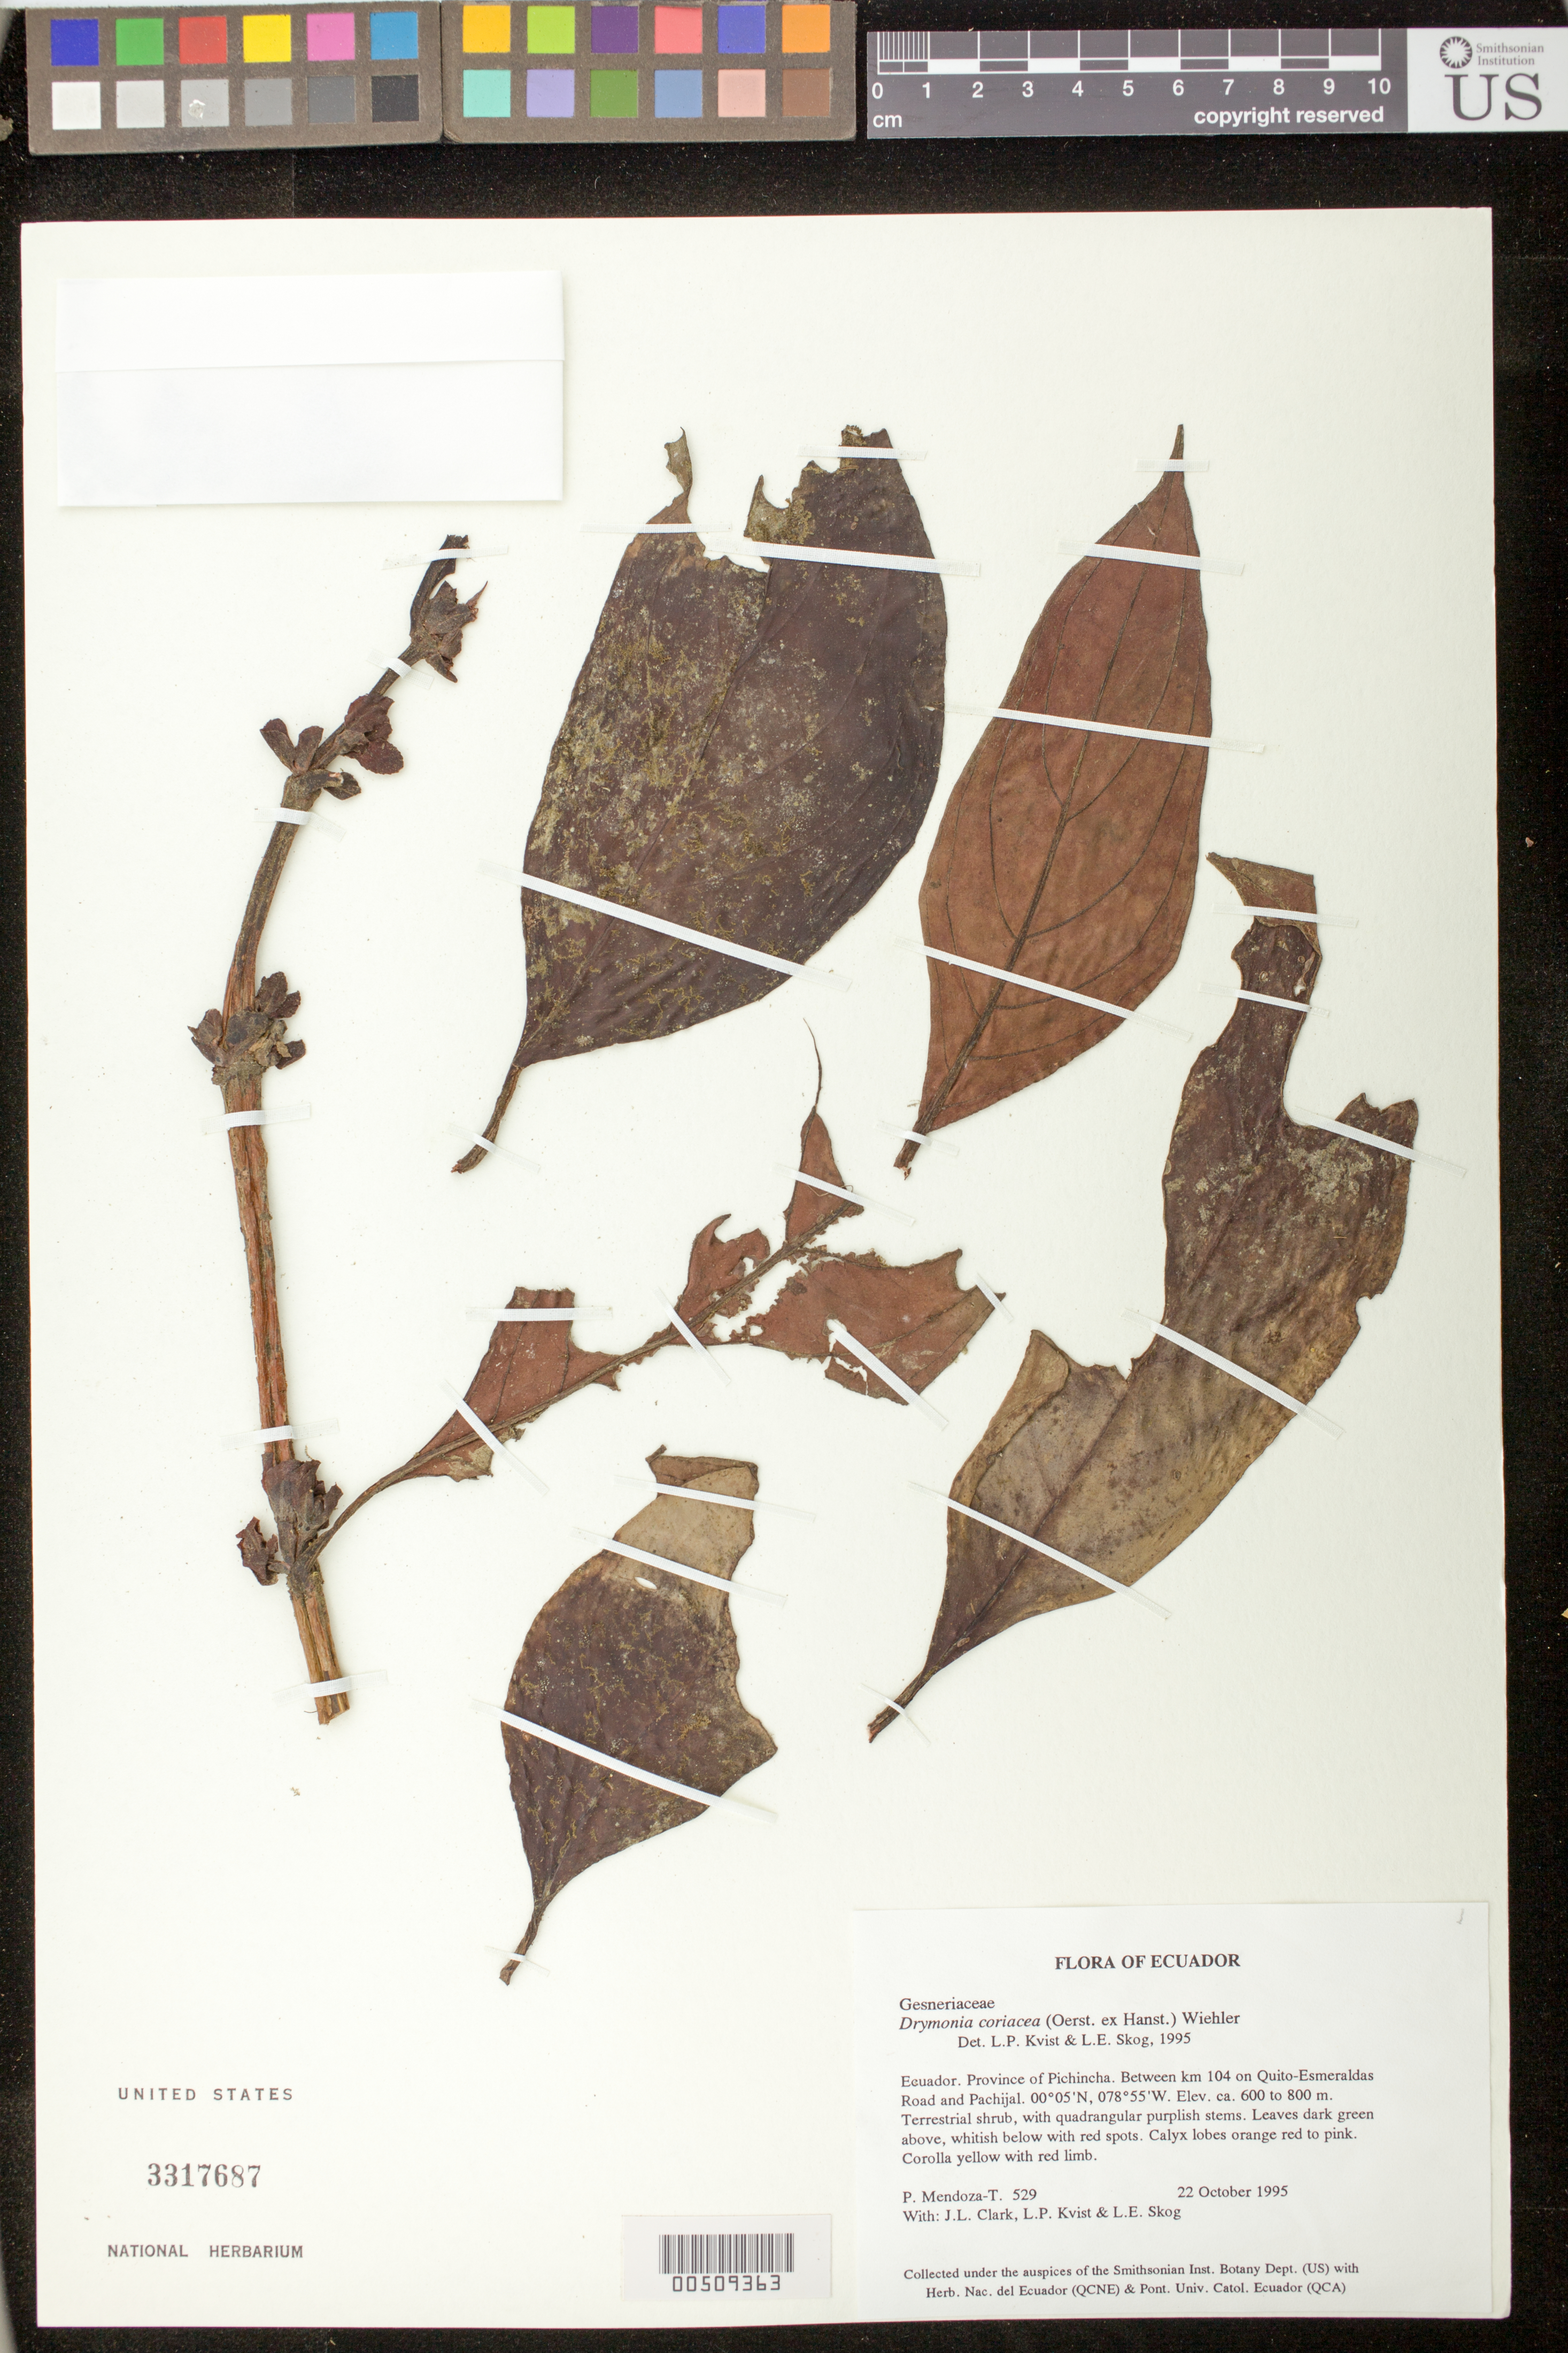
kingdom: Plantae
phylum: Tracheophyta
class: Magnoliopsida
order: Lamiales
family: Gesneriaceae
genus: Drymonia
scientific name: Drymonia coriacea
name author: (Oerst. ex Hanst.) Wiehler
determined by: Skog, Laurence E.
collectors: P. Mendoza-T., J. L. Clark, L. P. Kvist & L. E. Skog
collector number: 529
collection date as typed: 22 Oct 1995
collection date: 1995-10-22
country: Ecuador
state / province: Pichincha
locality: Between km 104 on Quito-Esmeraldas Road and Pachijal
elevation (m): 600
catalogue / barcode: US 3317687